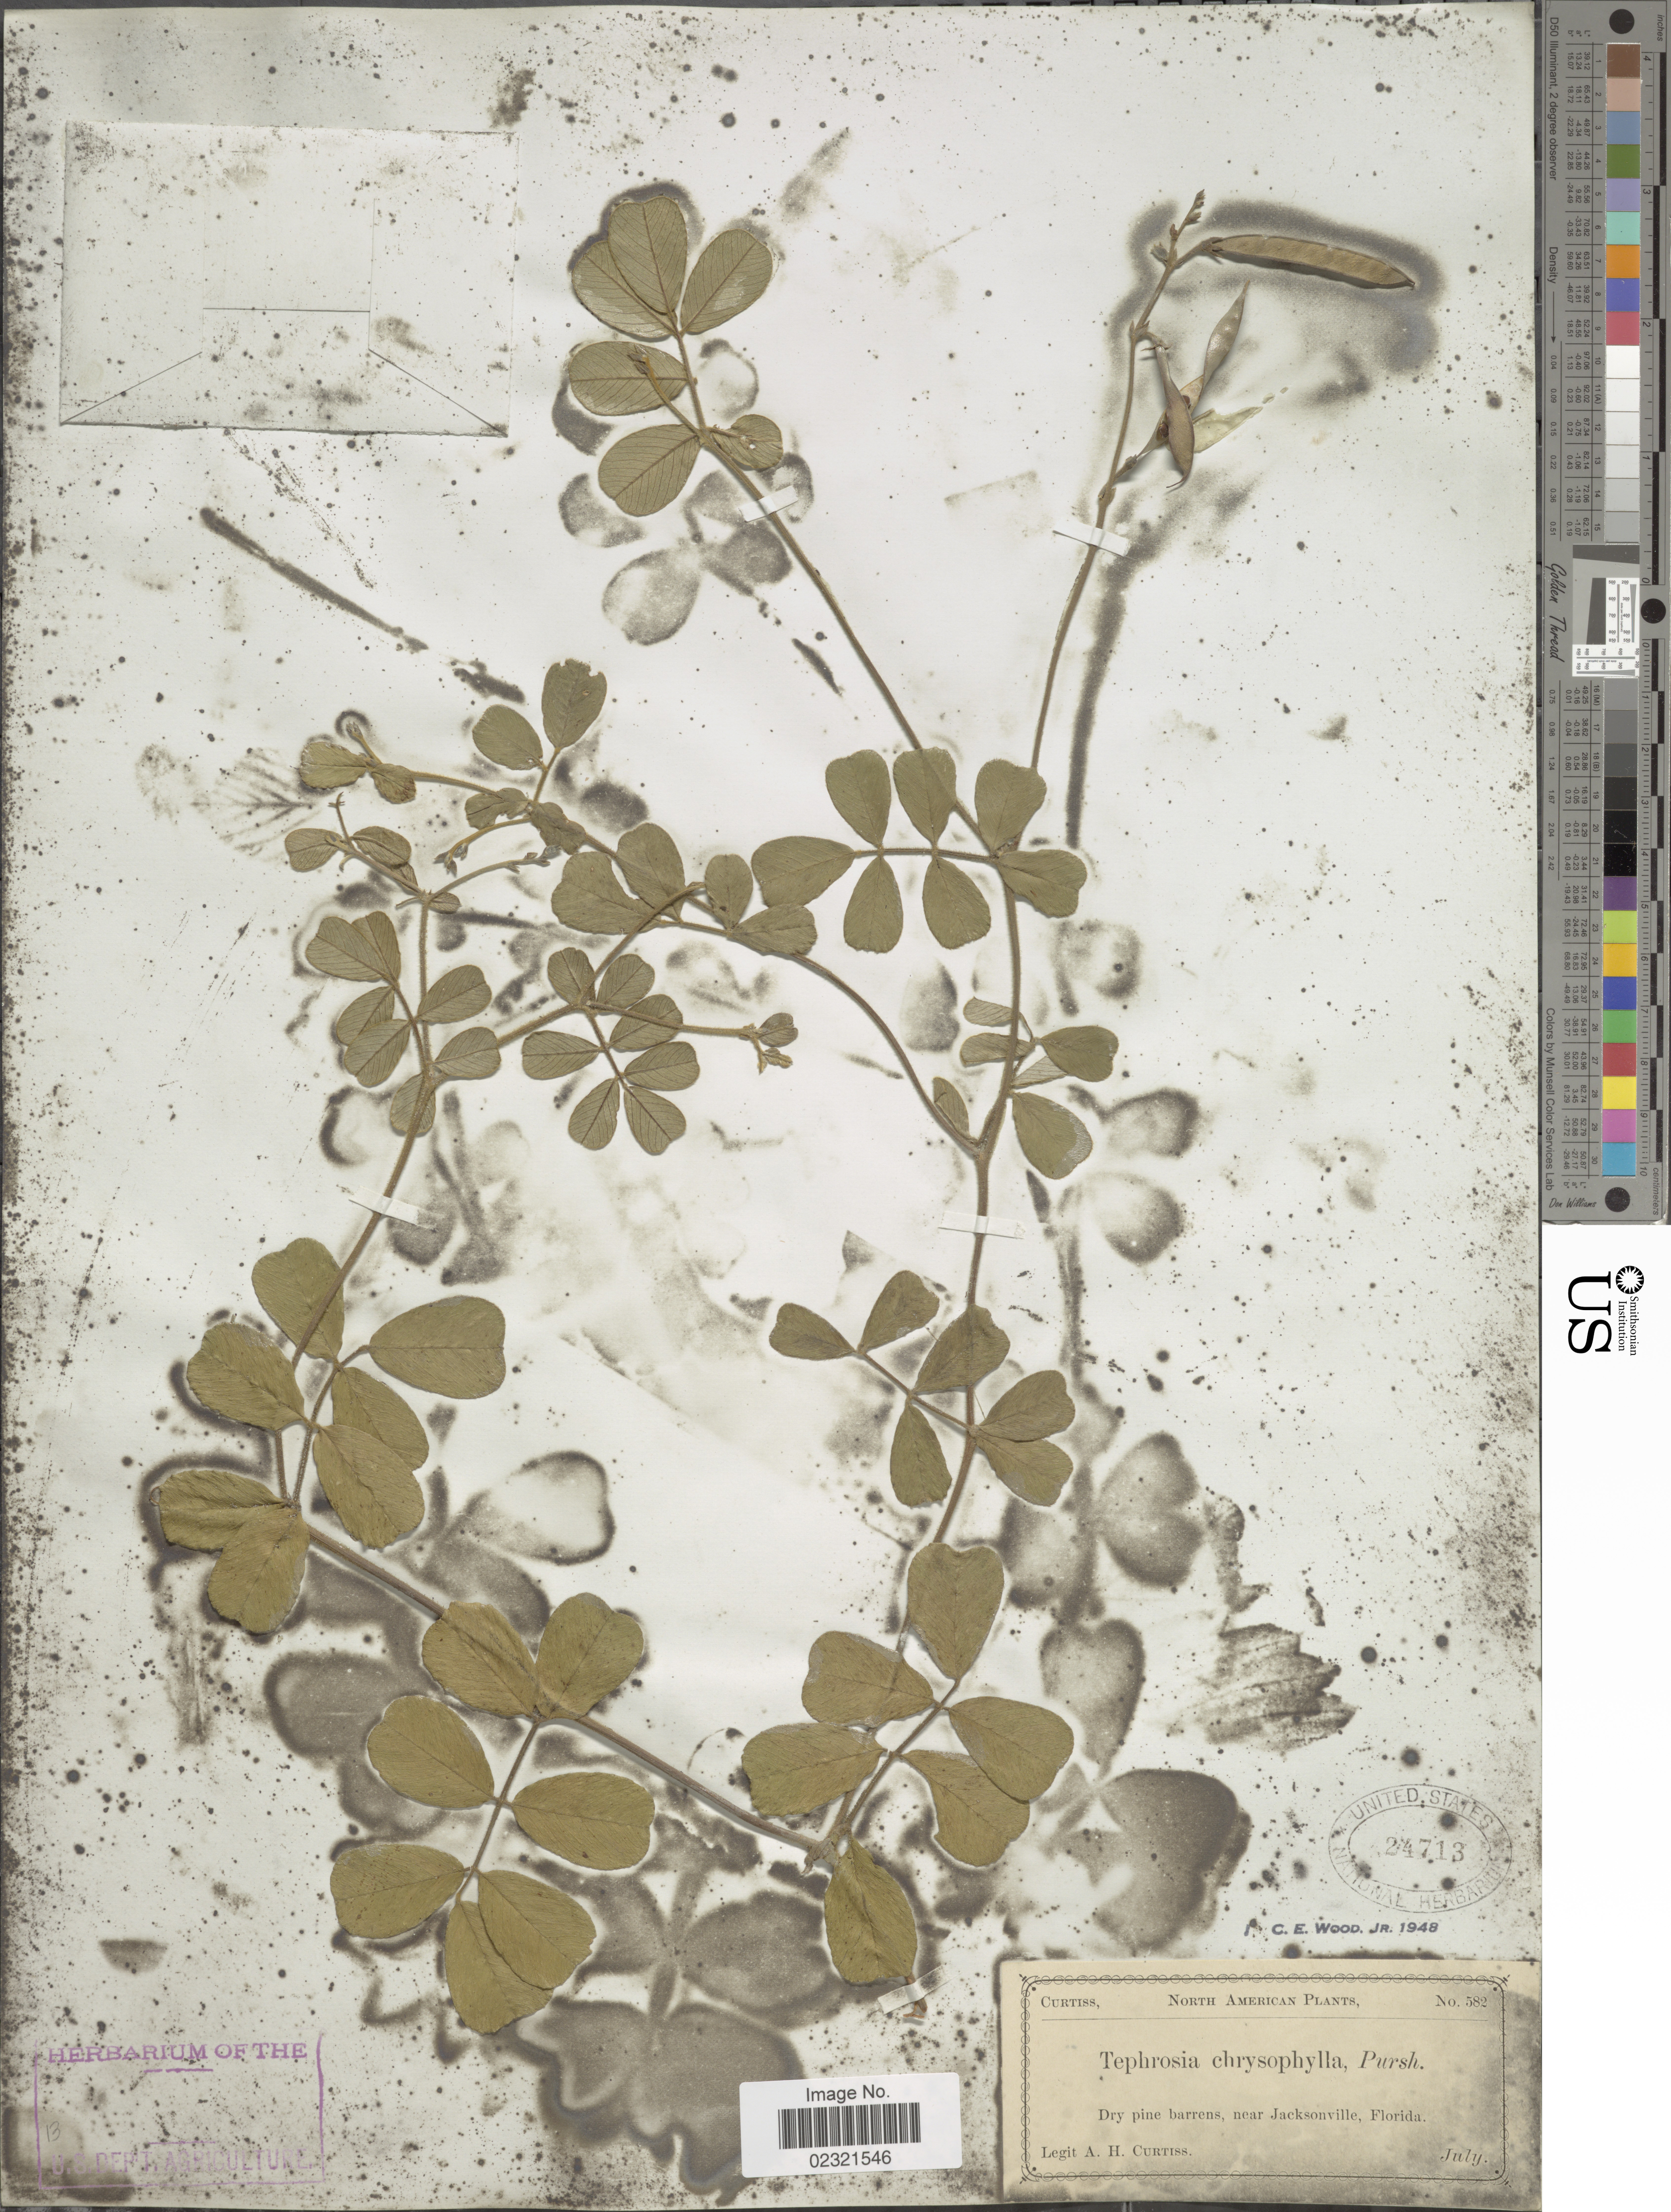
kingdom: Plantae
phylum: Tracheophyta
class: Magnoliopsida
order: Fabales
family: Fabaceae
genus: Tephrosia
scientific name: Tephrosia chrysophylla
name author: Pursh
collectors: A. H. Curtiss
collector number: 582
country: United States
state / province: Florida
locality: Dry pine barrens, near Jacksonville.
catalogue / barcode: US 24713